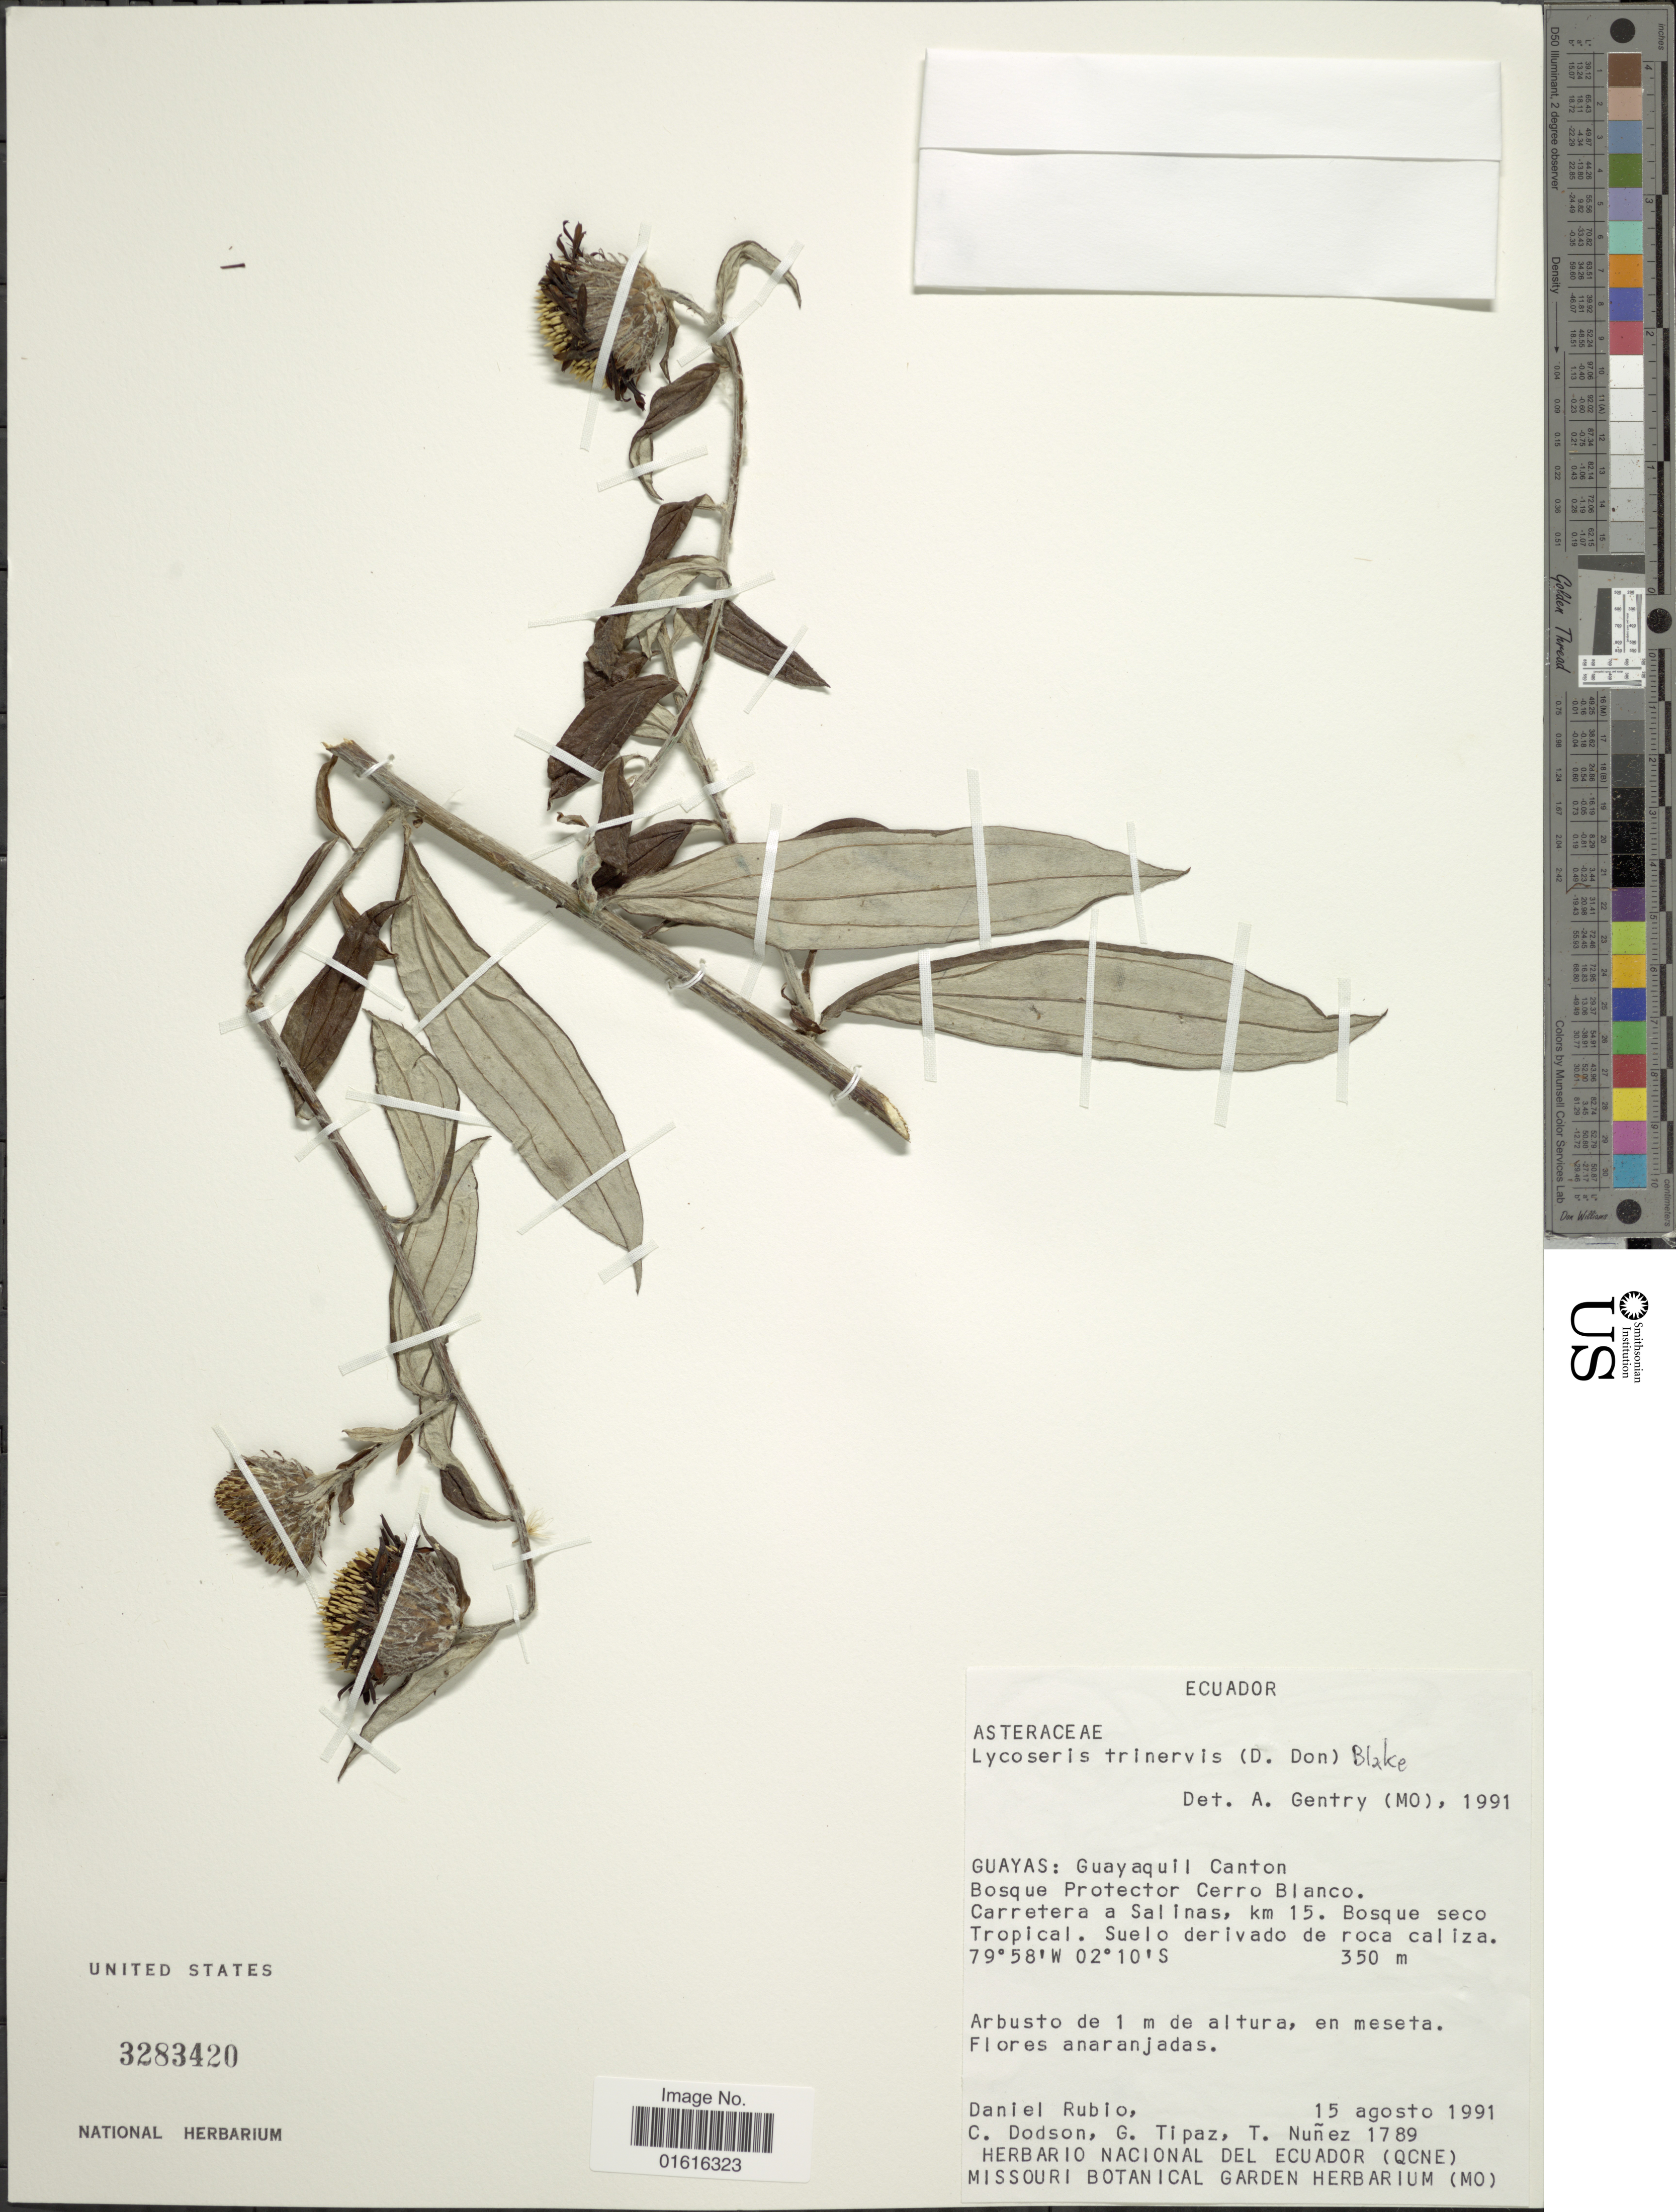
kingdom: Plantae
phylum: Tracheophyta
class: Magnoliopsida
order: Asterales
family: Asteraceae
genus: Lycoseris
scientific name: Lycoseris trinervis subsp. altissima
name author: (Poepp.) K. Egerod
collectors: D. Rubio, C. Dodson, G. Tipaz & T. Núñez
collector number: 1789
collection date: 1991-08-15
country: Ecuador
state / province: Guayas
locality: Guayaquil Canton, Bosque Protector Cerro Blanco. Carretera a Salinas, km 15. Bosque seco tropical. Suelo derivado de roca caliza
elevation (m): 350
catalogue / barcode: US 3283420